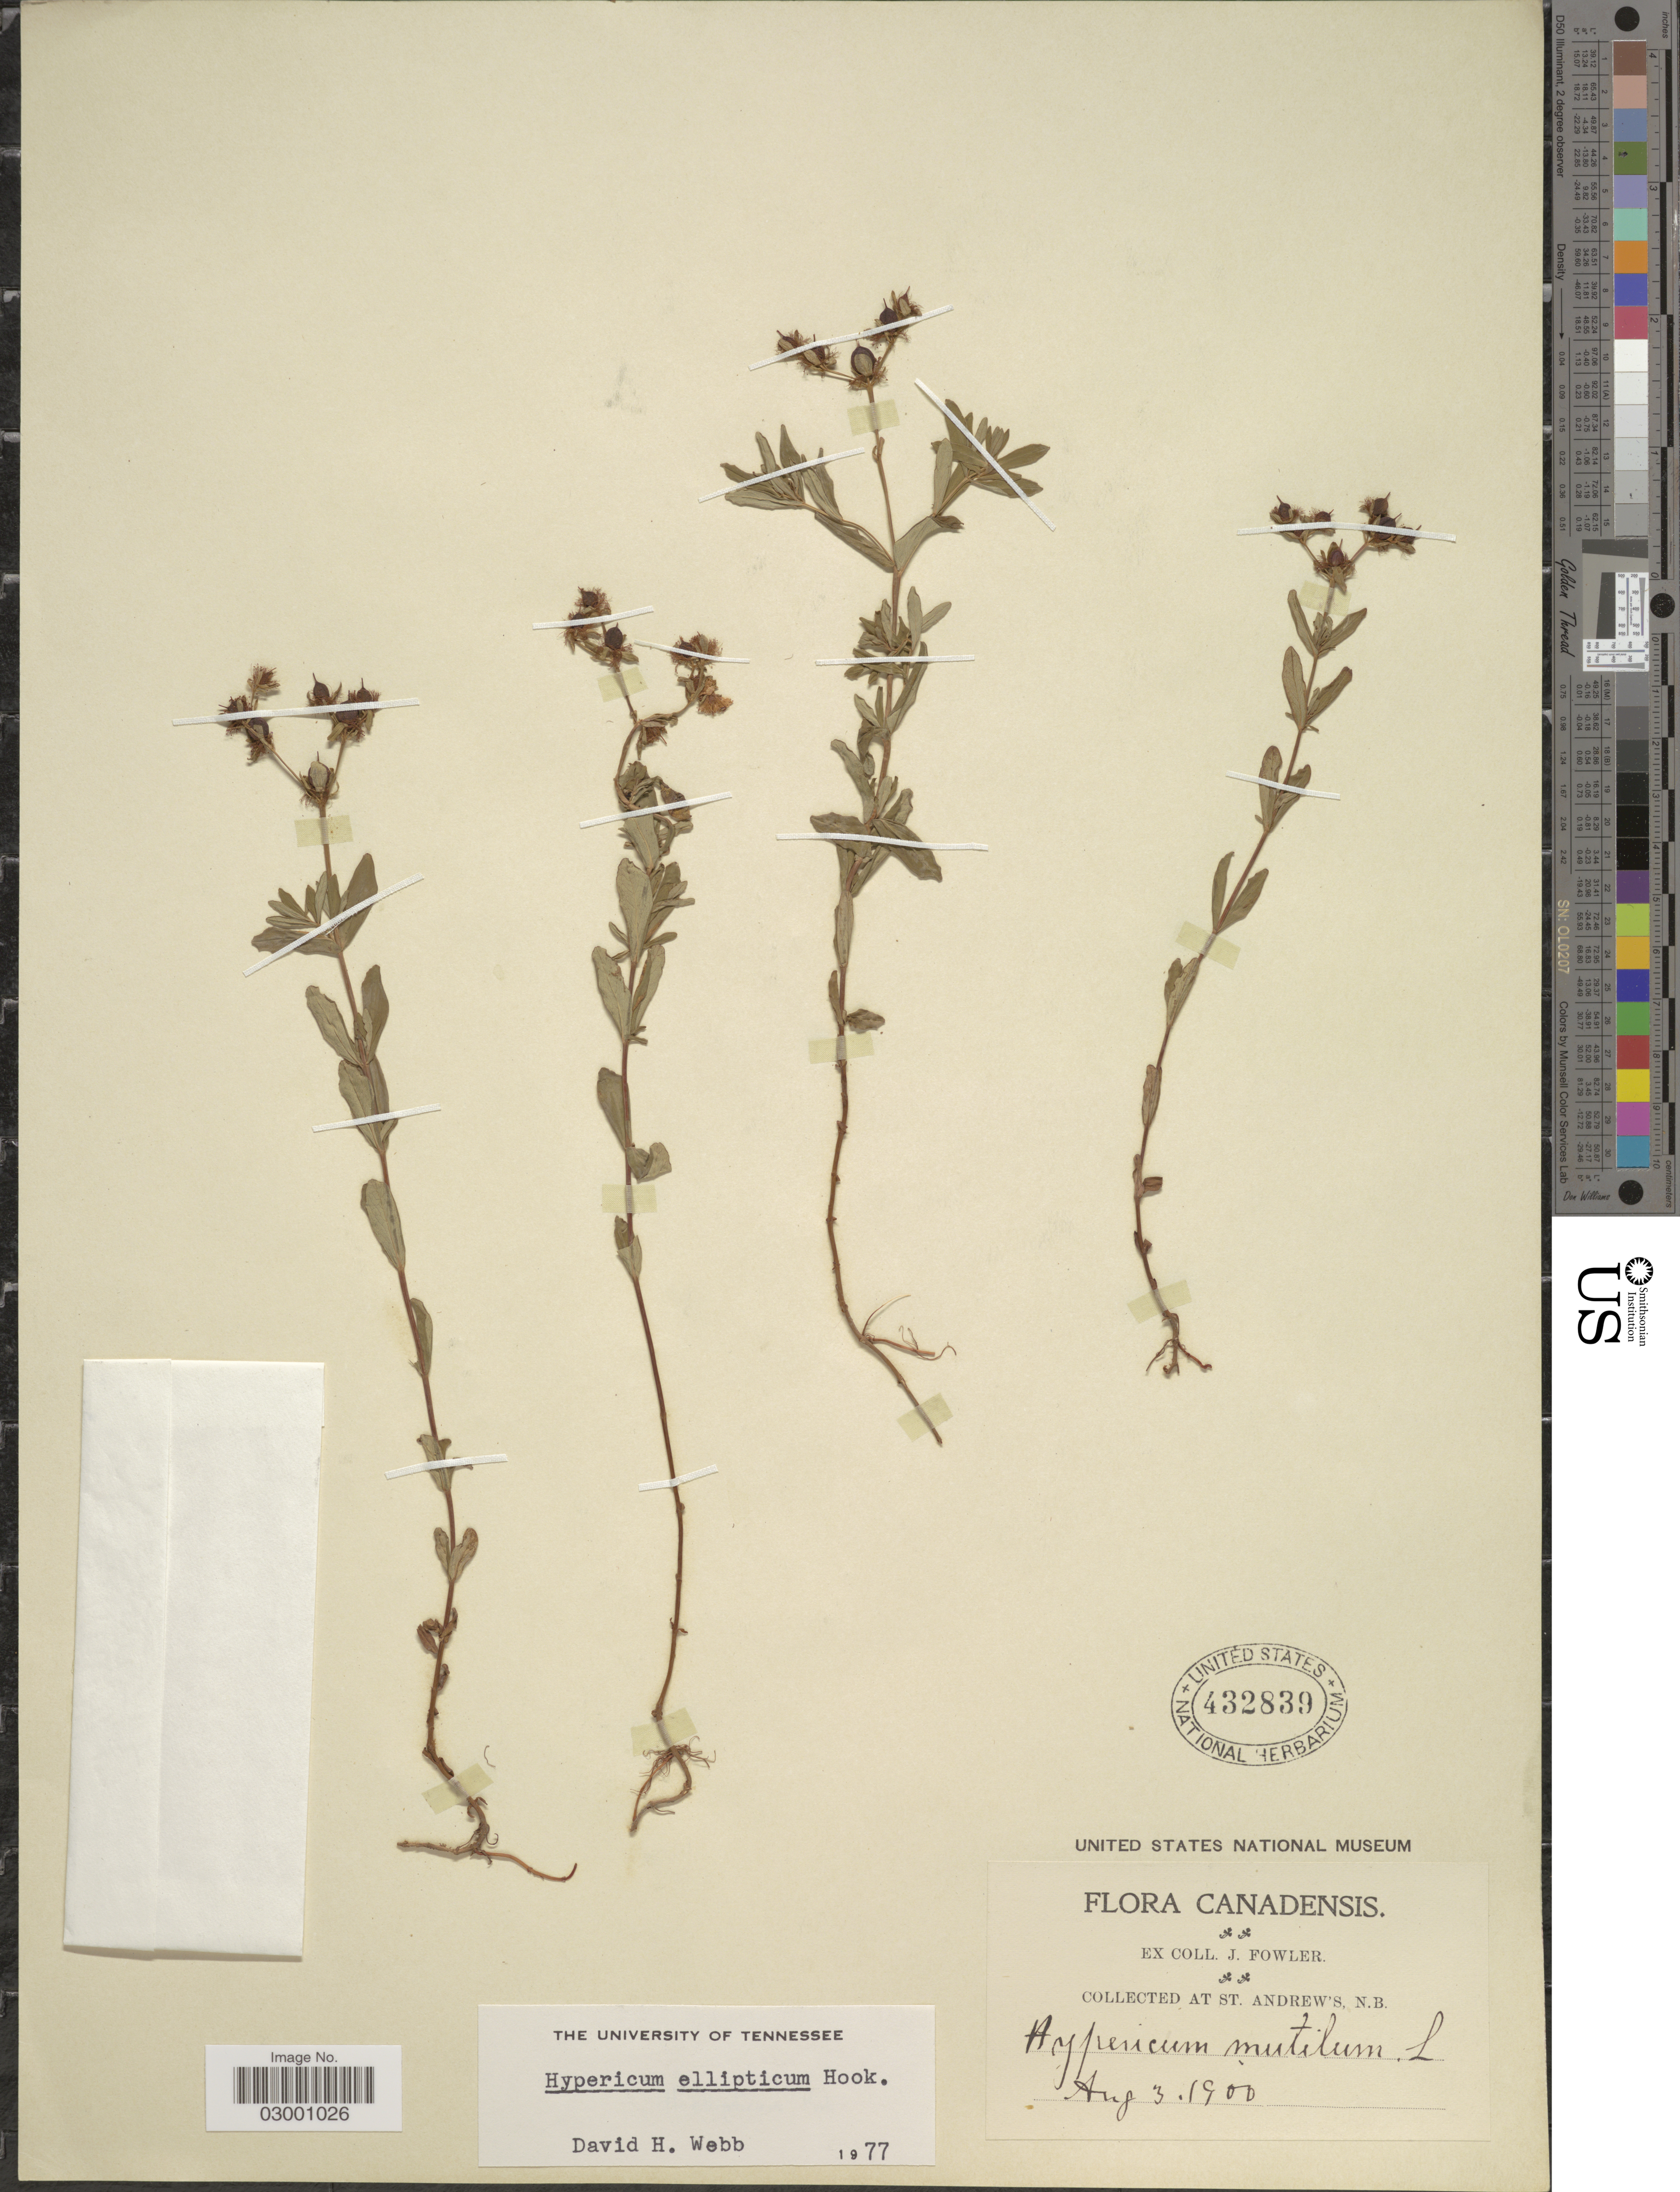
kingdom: Plantae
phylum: Tracheophyta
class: Magnoliopsida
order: Malpighiales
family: Hypericaceae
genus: Hypericum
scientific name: Hypericum ellipticum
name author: Hook.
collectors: J. Fowler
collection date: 1900-08-03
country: Canada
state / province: New Brunswick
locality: At St. Andrew's.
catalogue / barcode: US 432839